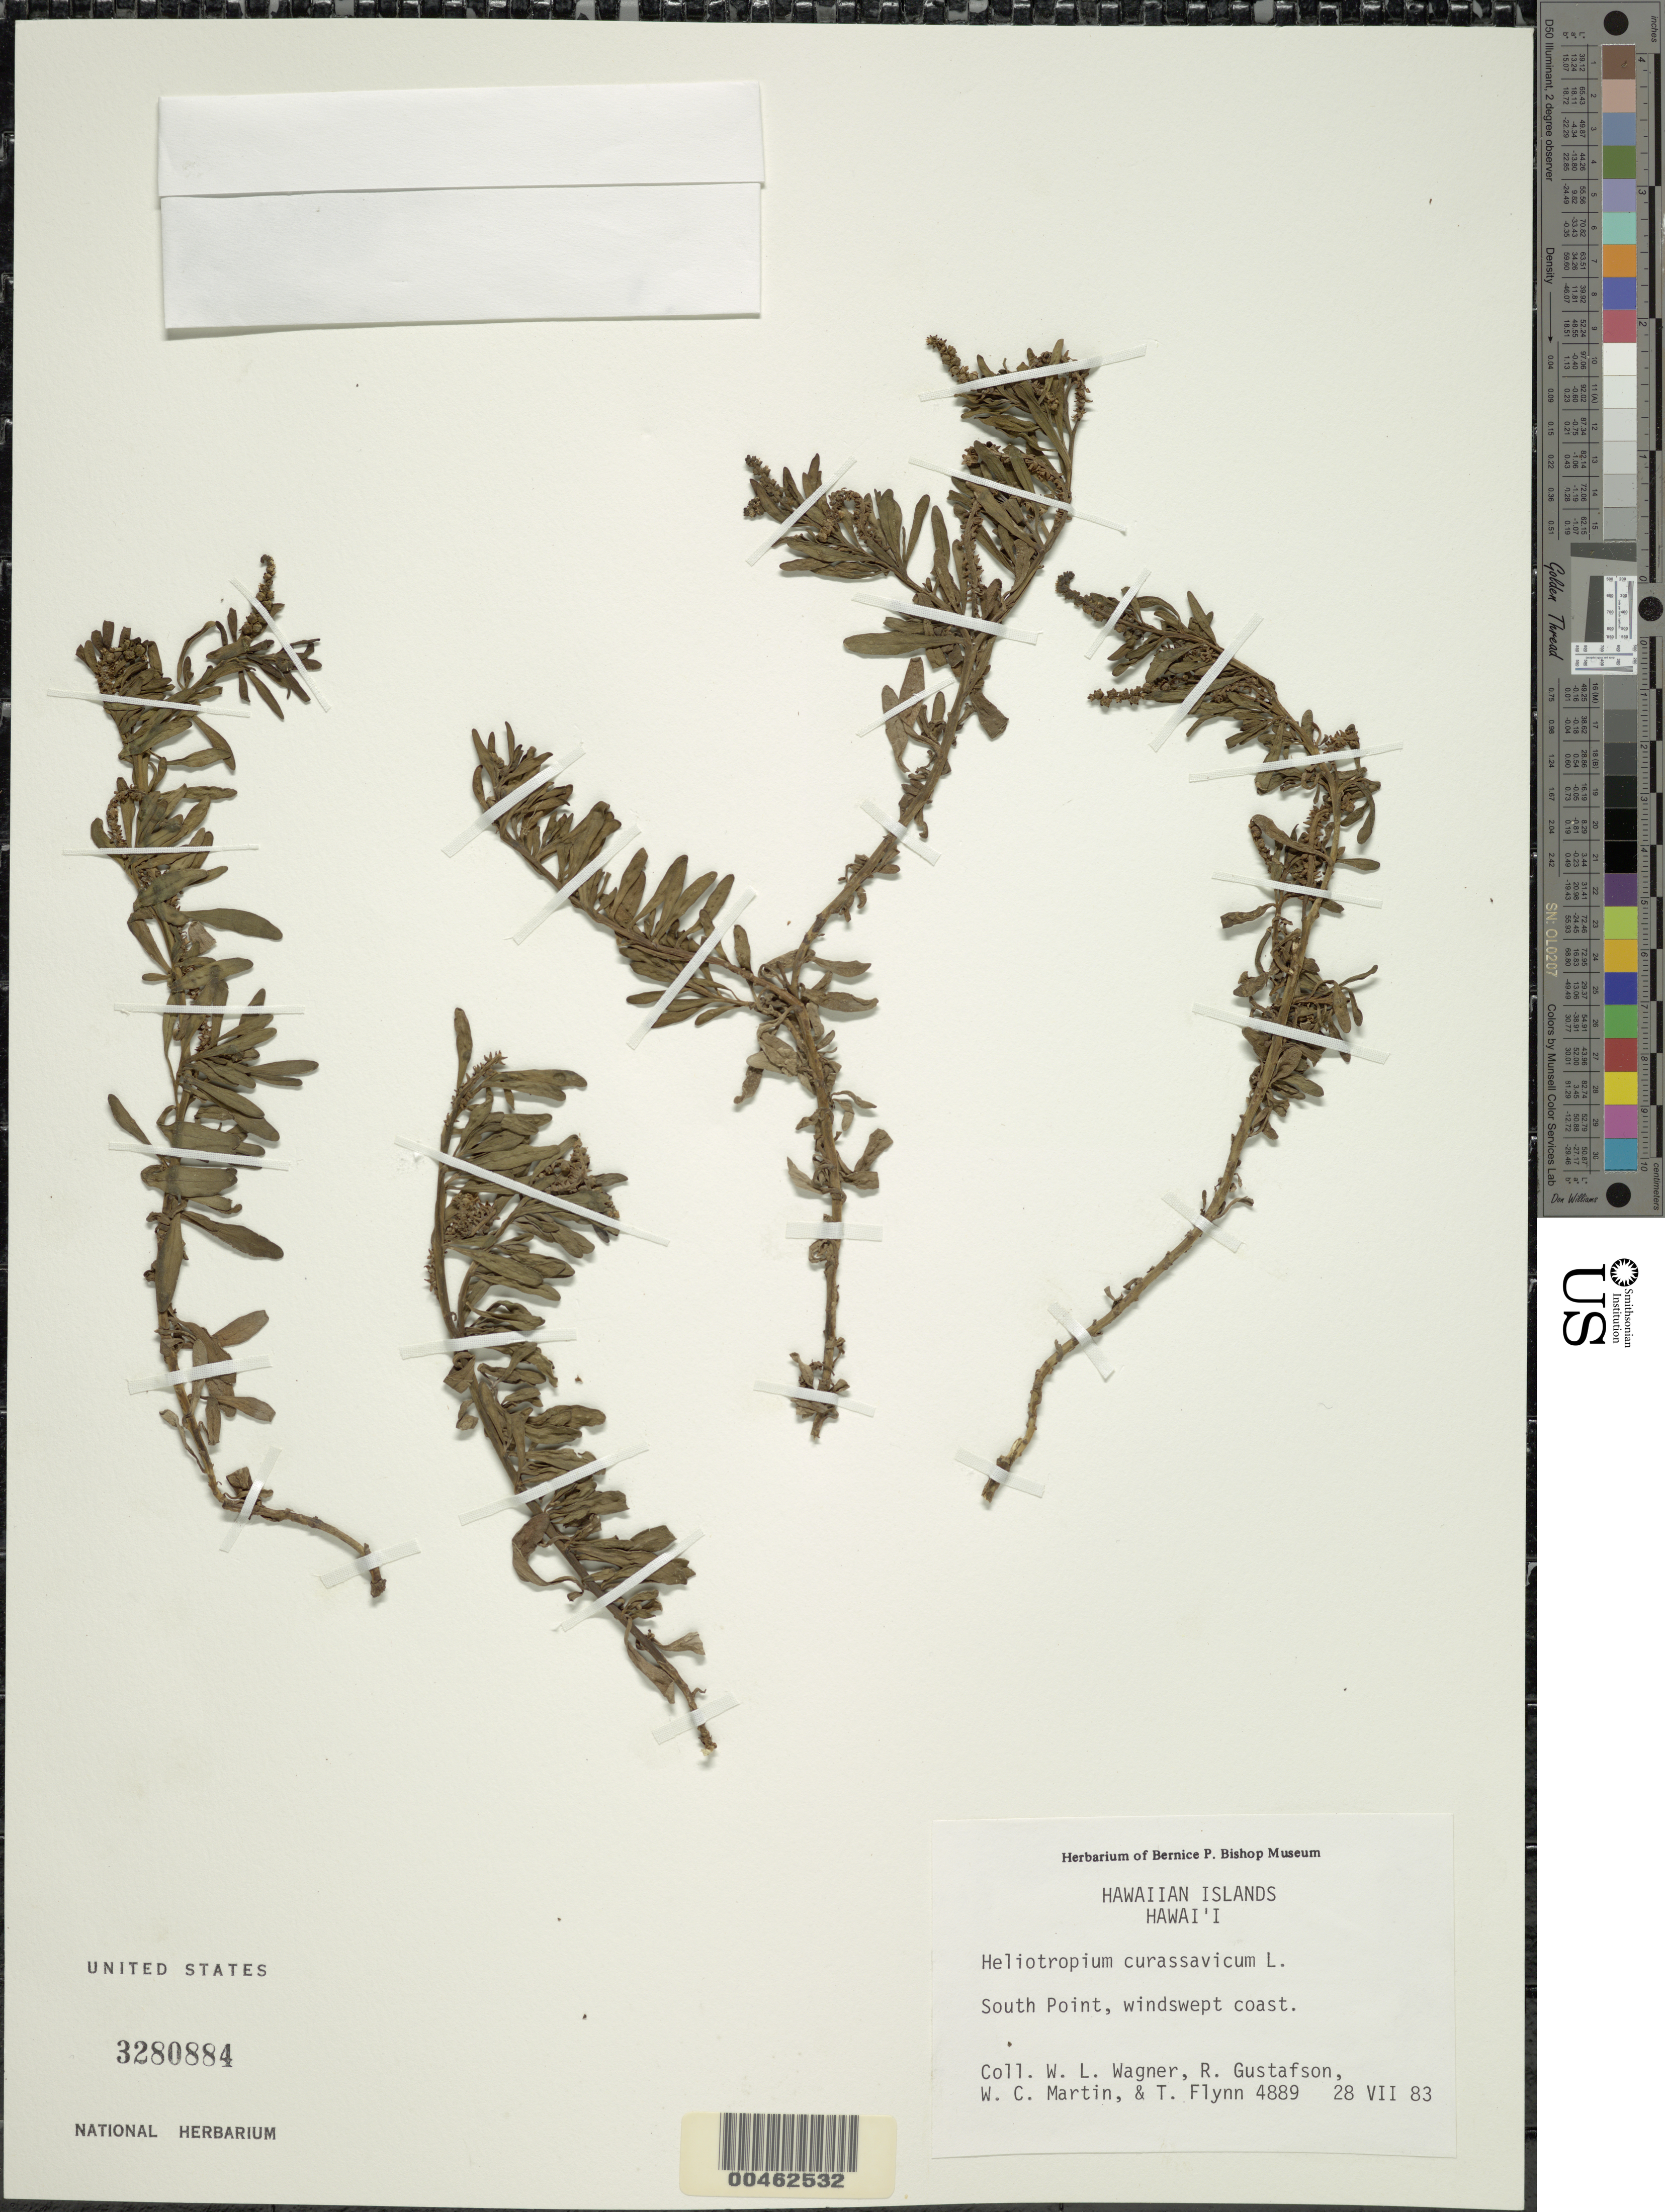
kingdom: Plantae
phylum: Tracheophyta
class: Magnoliopsida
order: Boraginales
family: Heliotropiaceae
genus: Heliotropium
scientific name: Heliotropium curassavicum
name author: L.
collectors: W. L. Wagner, R. Gustafson, W. C. Martin & T. W. Flynn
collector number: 4889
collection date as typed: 28 Jul 1983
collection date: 1983-07-28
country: United States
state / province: Hawaii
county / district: Hawaii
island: Hawaii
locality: South Point, windswept coast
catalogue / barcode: US 3280884